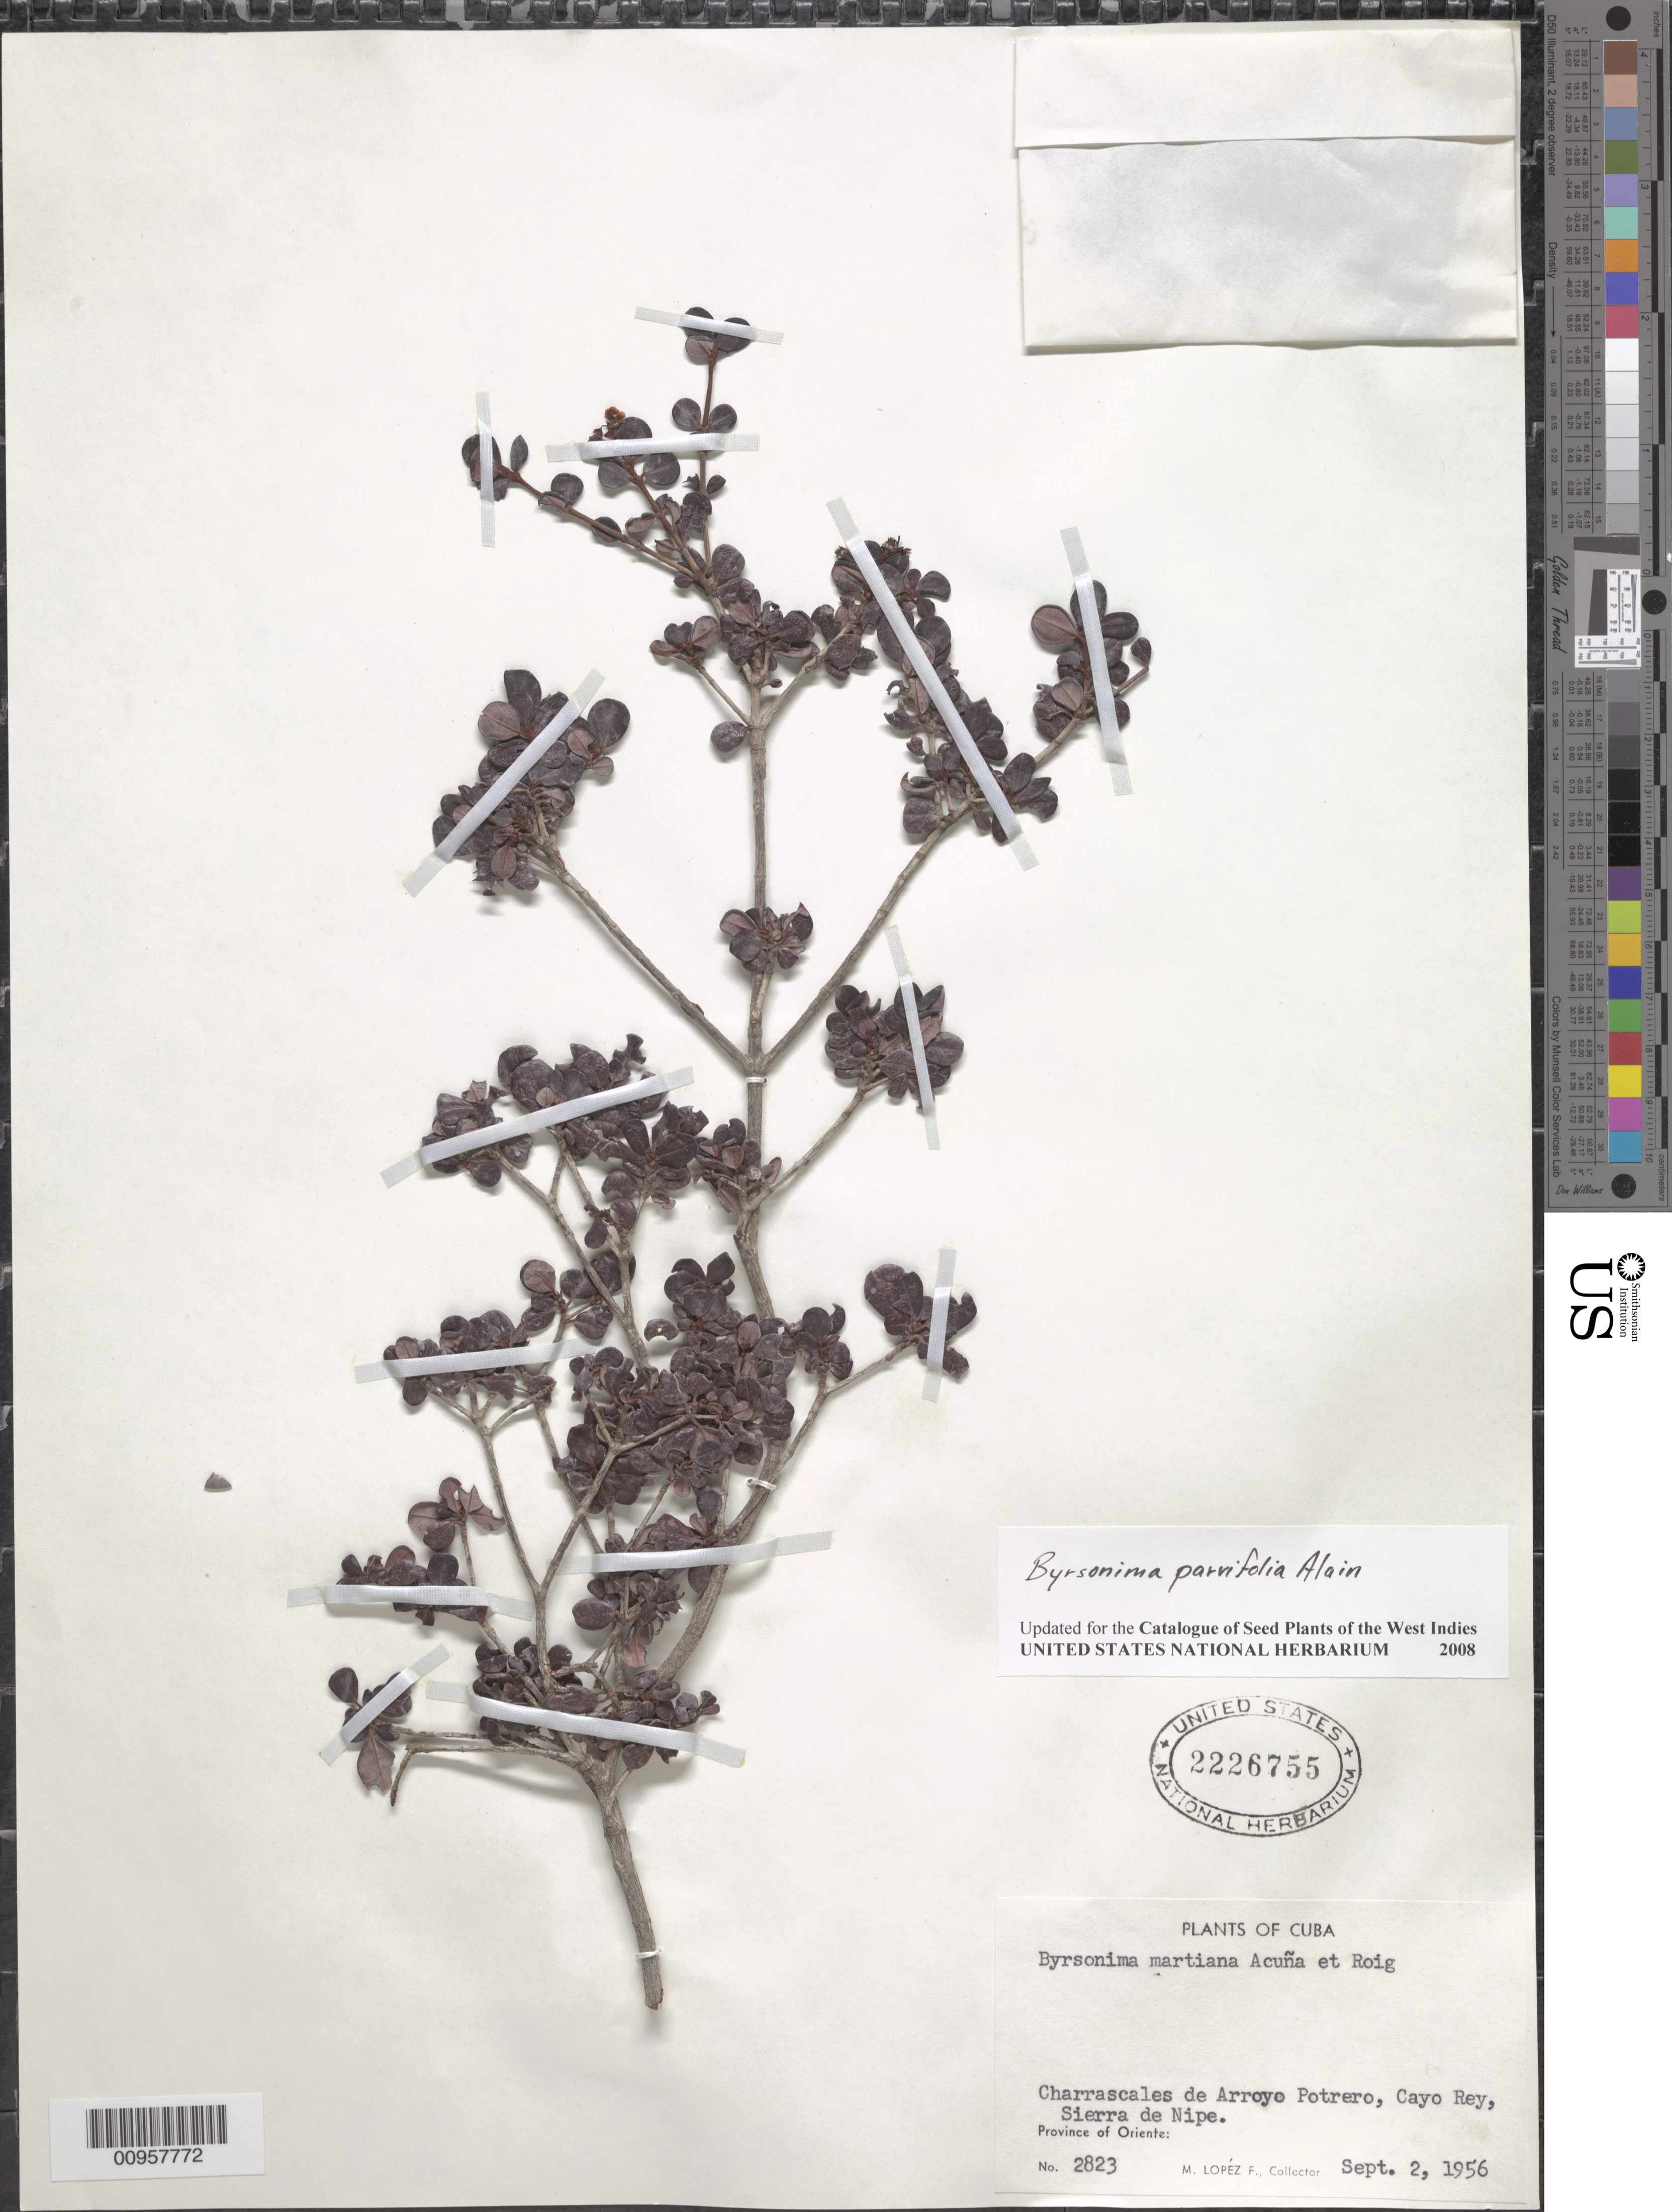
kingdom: Plantae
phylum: Tracheophyta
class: Magnoliopsida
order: Malpighiales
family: Malpighiaceae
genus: Byrsonima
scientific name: Byrsonima parvifolia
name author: Alain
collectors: M. López Figueiras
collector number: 2823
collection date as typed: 02 Sep 1956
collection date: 1956-09-02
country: Cuba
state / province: Holguín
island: Cuba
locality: De Arroyo Potrero, Cayo Rey, Sierra de Nipe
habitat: Charrascales en arroyo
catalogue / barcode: US 2226755